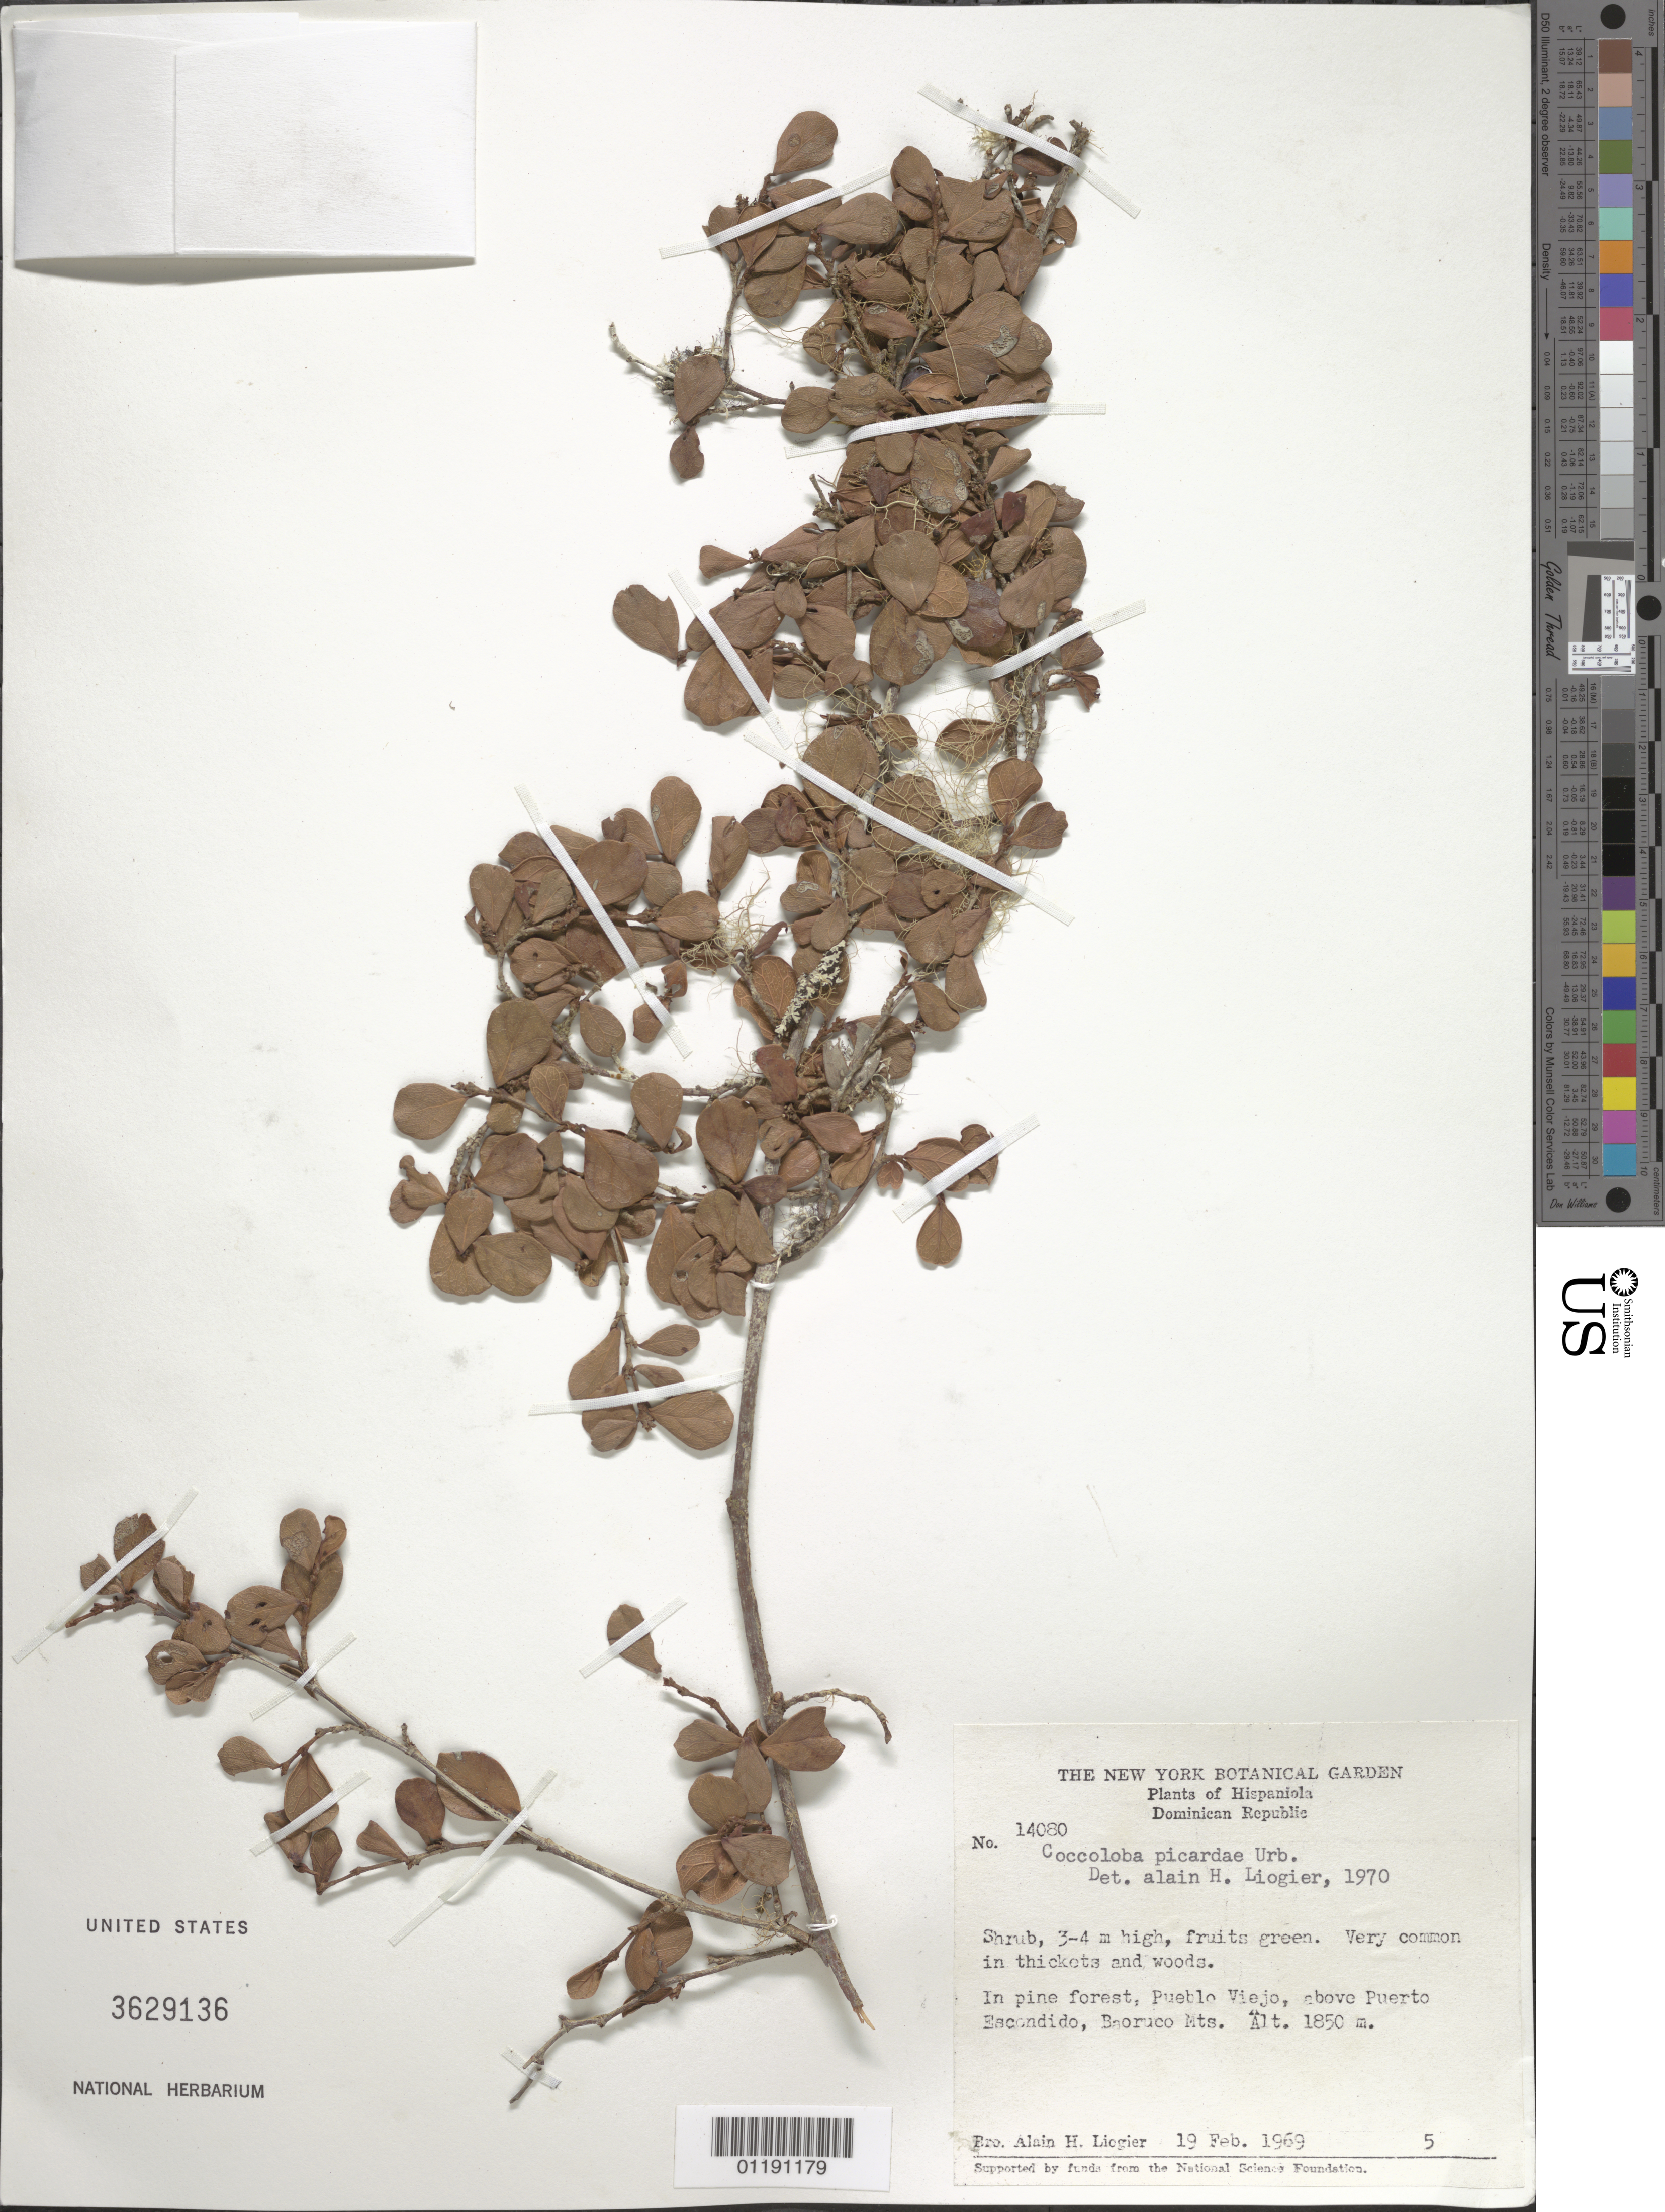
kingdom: Plantae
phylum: Tracheophyta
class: Magnoliopsida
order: Caryophyllales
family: Polygonaceae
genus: Coccoloba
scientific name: Coccoloba picardae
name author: Urb.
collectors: A. H. Liogier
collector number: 14080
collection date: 1969-02-19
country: Dominican Republic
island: Hispaniola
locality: In pine forest, Pueblo Viejo, above Puerto Escondido, Baoruco Mts.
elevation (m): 1850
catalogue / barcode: US 3629136